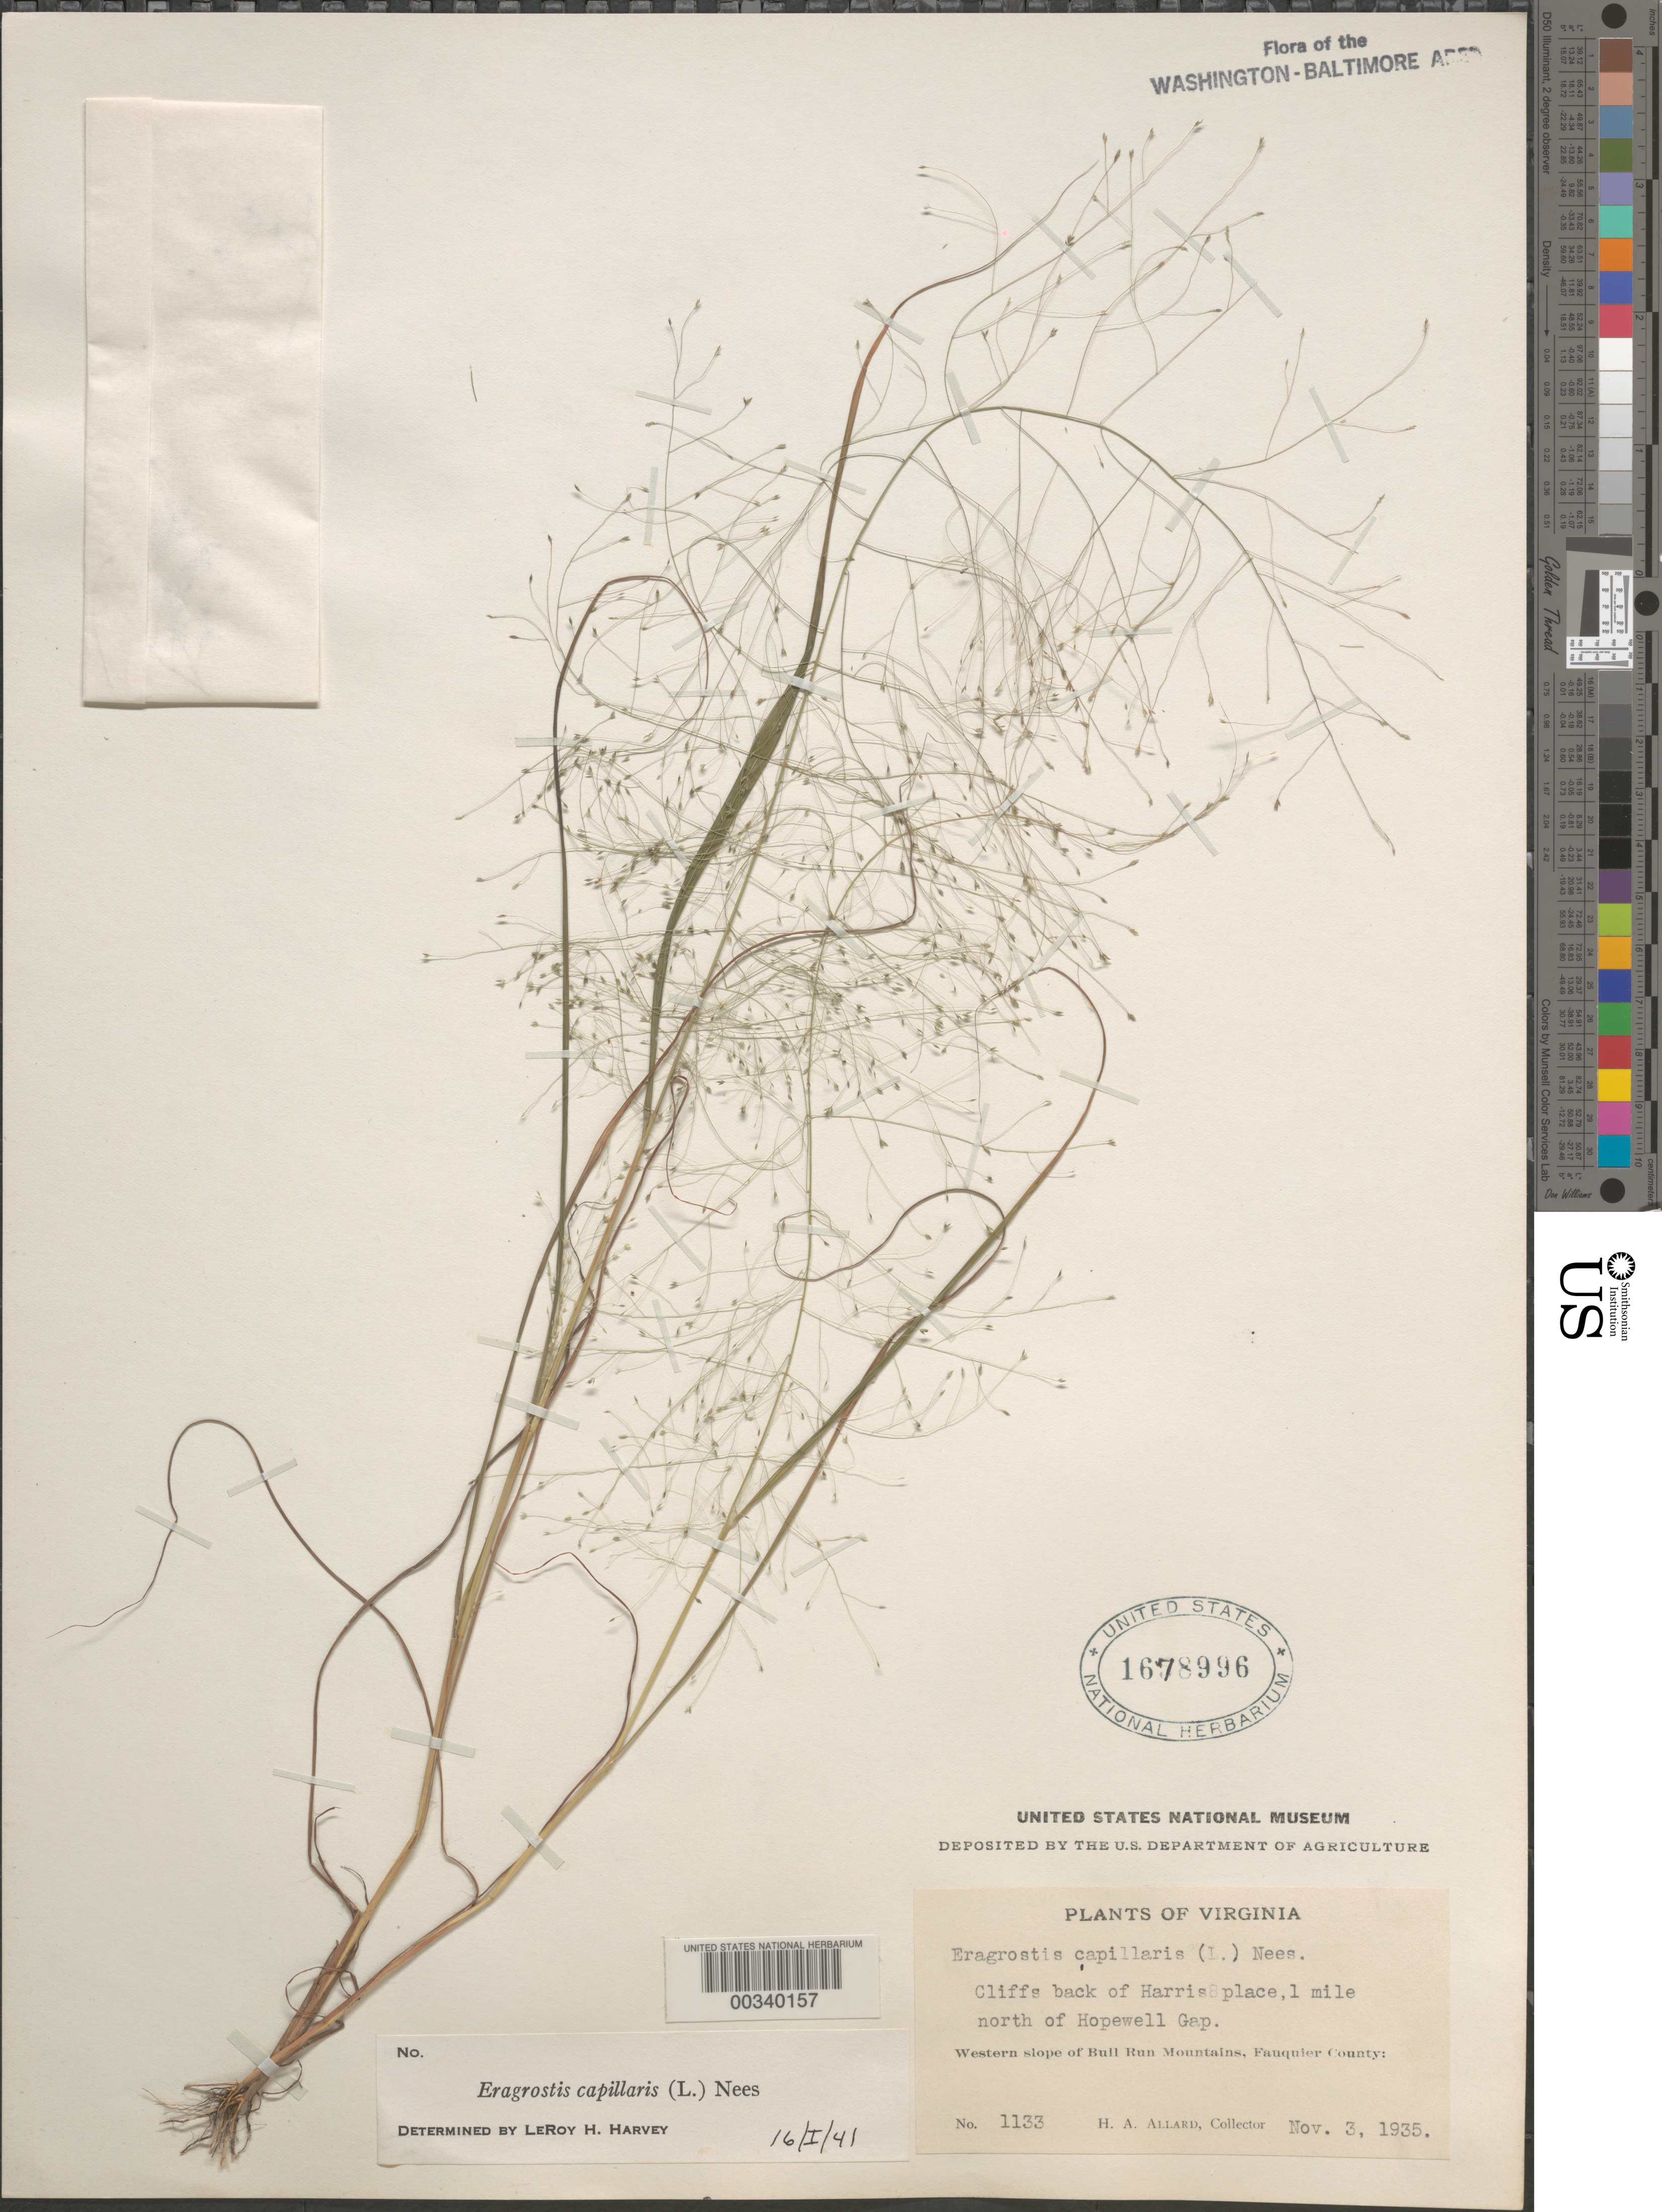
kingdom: Plantae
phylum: Tracheophyta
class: Liliopsida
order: Poales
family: Poaceae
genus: Eragrostis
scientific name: Eragrostis capillaris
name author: (L.) Nees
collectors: H. A. Allard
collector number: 1133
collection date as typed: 03 Nov 1935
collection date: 1935-11-03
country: United States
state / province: Virginia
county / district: Fauquier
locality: Harris' place, 1 miles N of Hopewell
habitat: Cliffs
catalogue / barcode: US 1678996